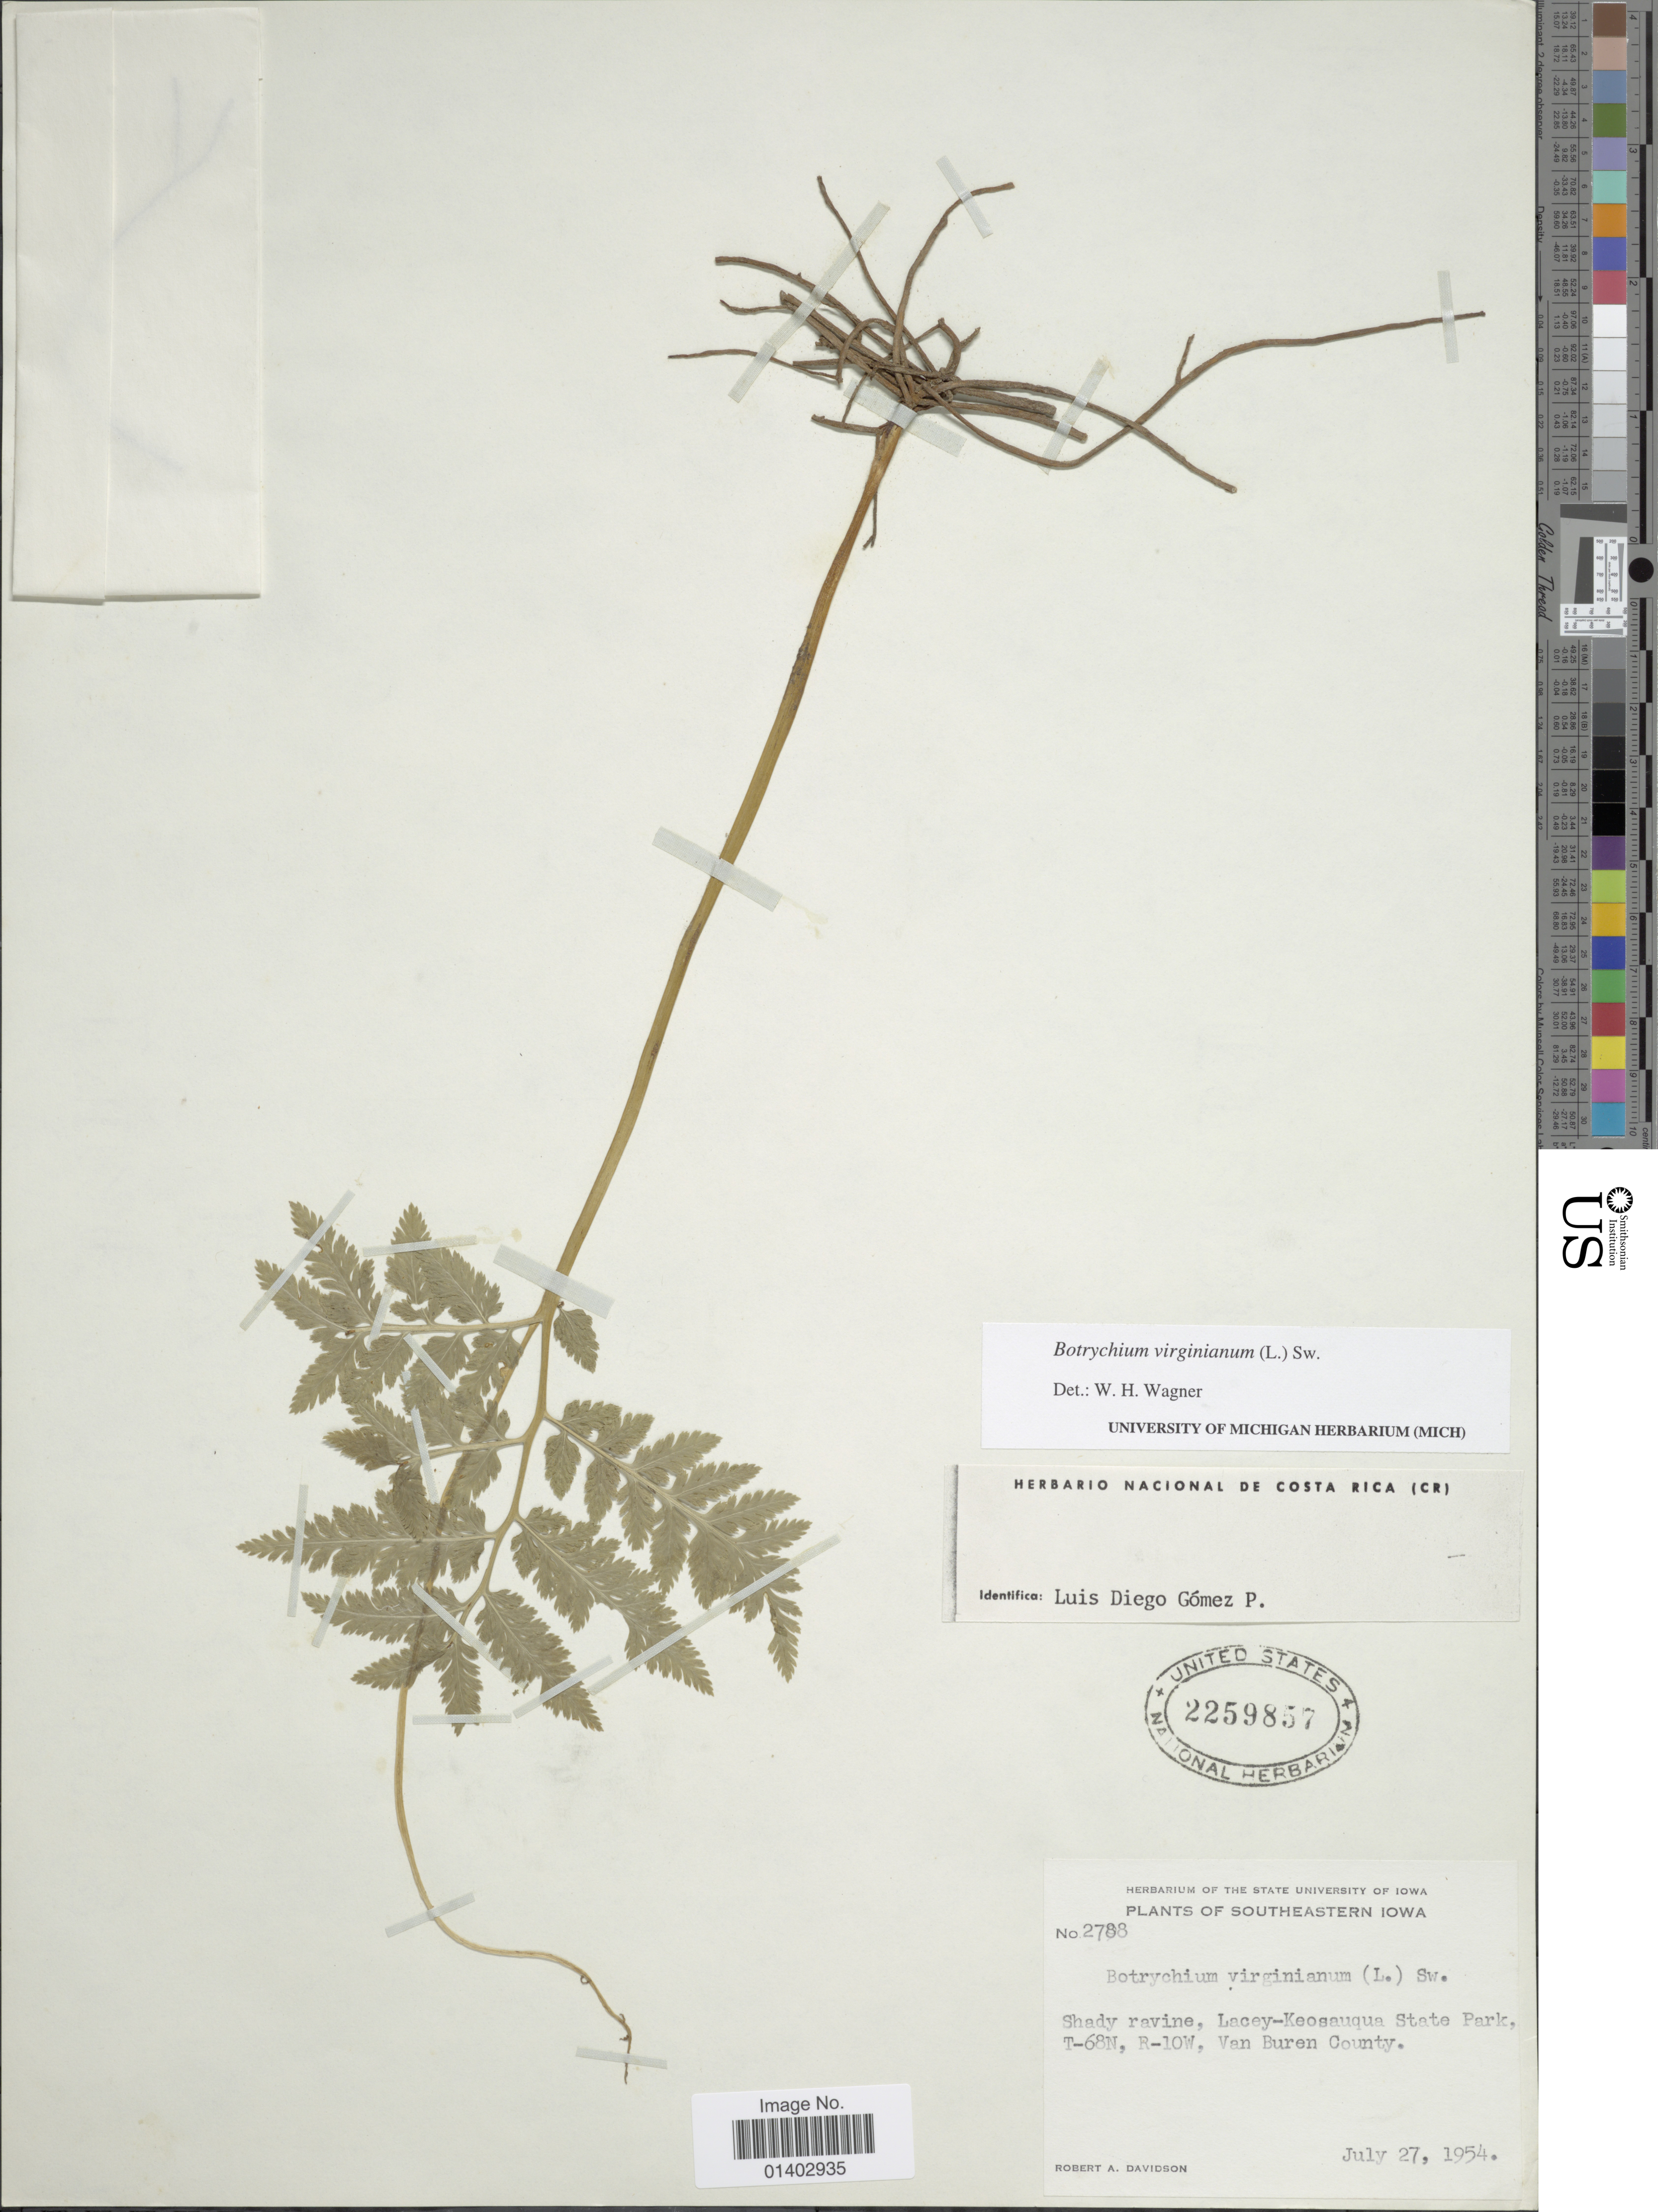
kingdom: Plantae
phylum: Tracheophyta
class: Polypodiopsida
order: Ophioglossales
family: Ophioglossaceae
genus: Botrychium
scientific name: Botrychium virginianum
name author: (L.) Sw.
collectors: R. A. Davidson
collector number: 2788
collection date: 1954-07-27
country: United States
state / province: Iowa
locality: Southeastern Iowa, Lacey-Keosauqua State Park, T-68N, R-10W, Van Buren County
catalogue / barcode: US 2259857